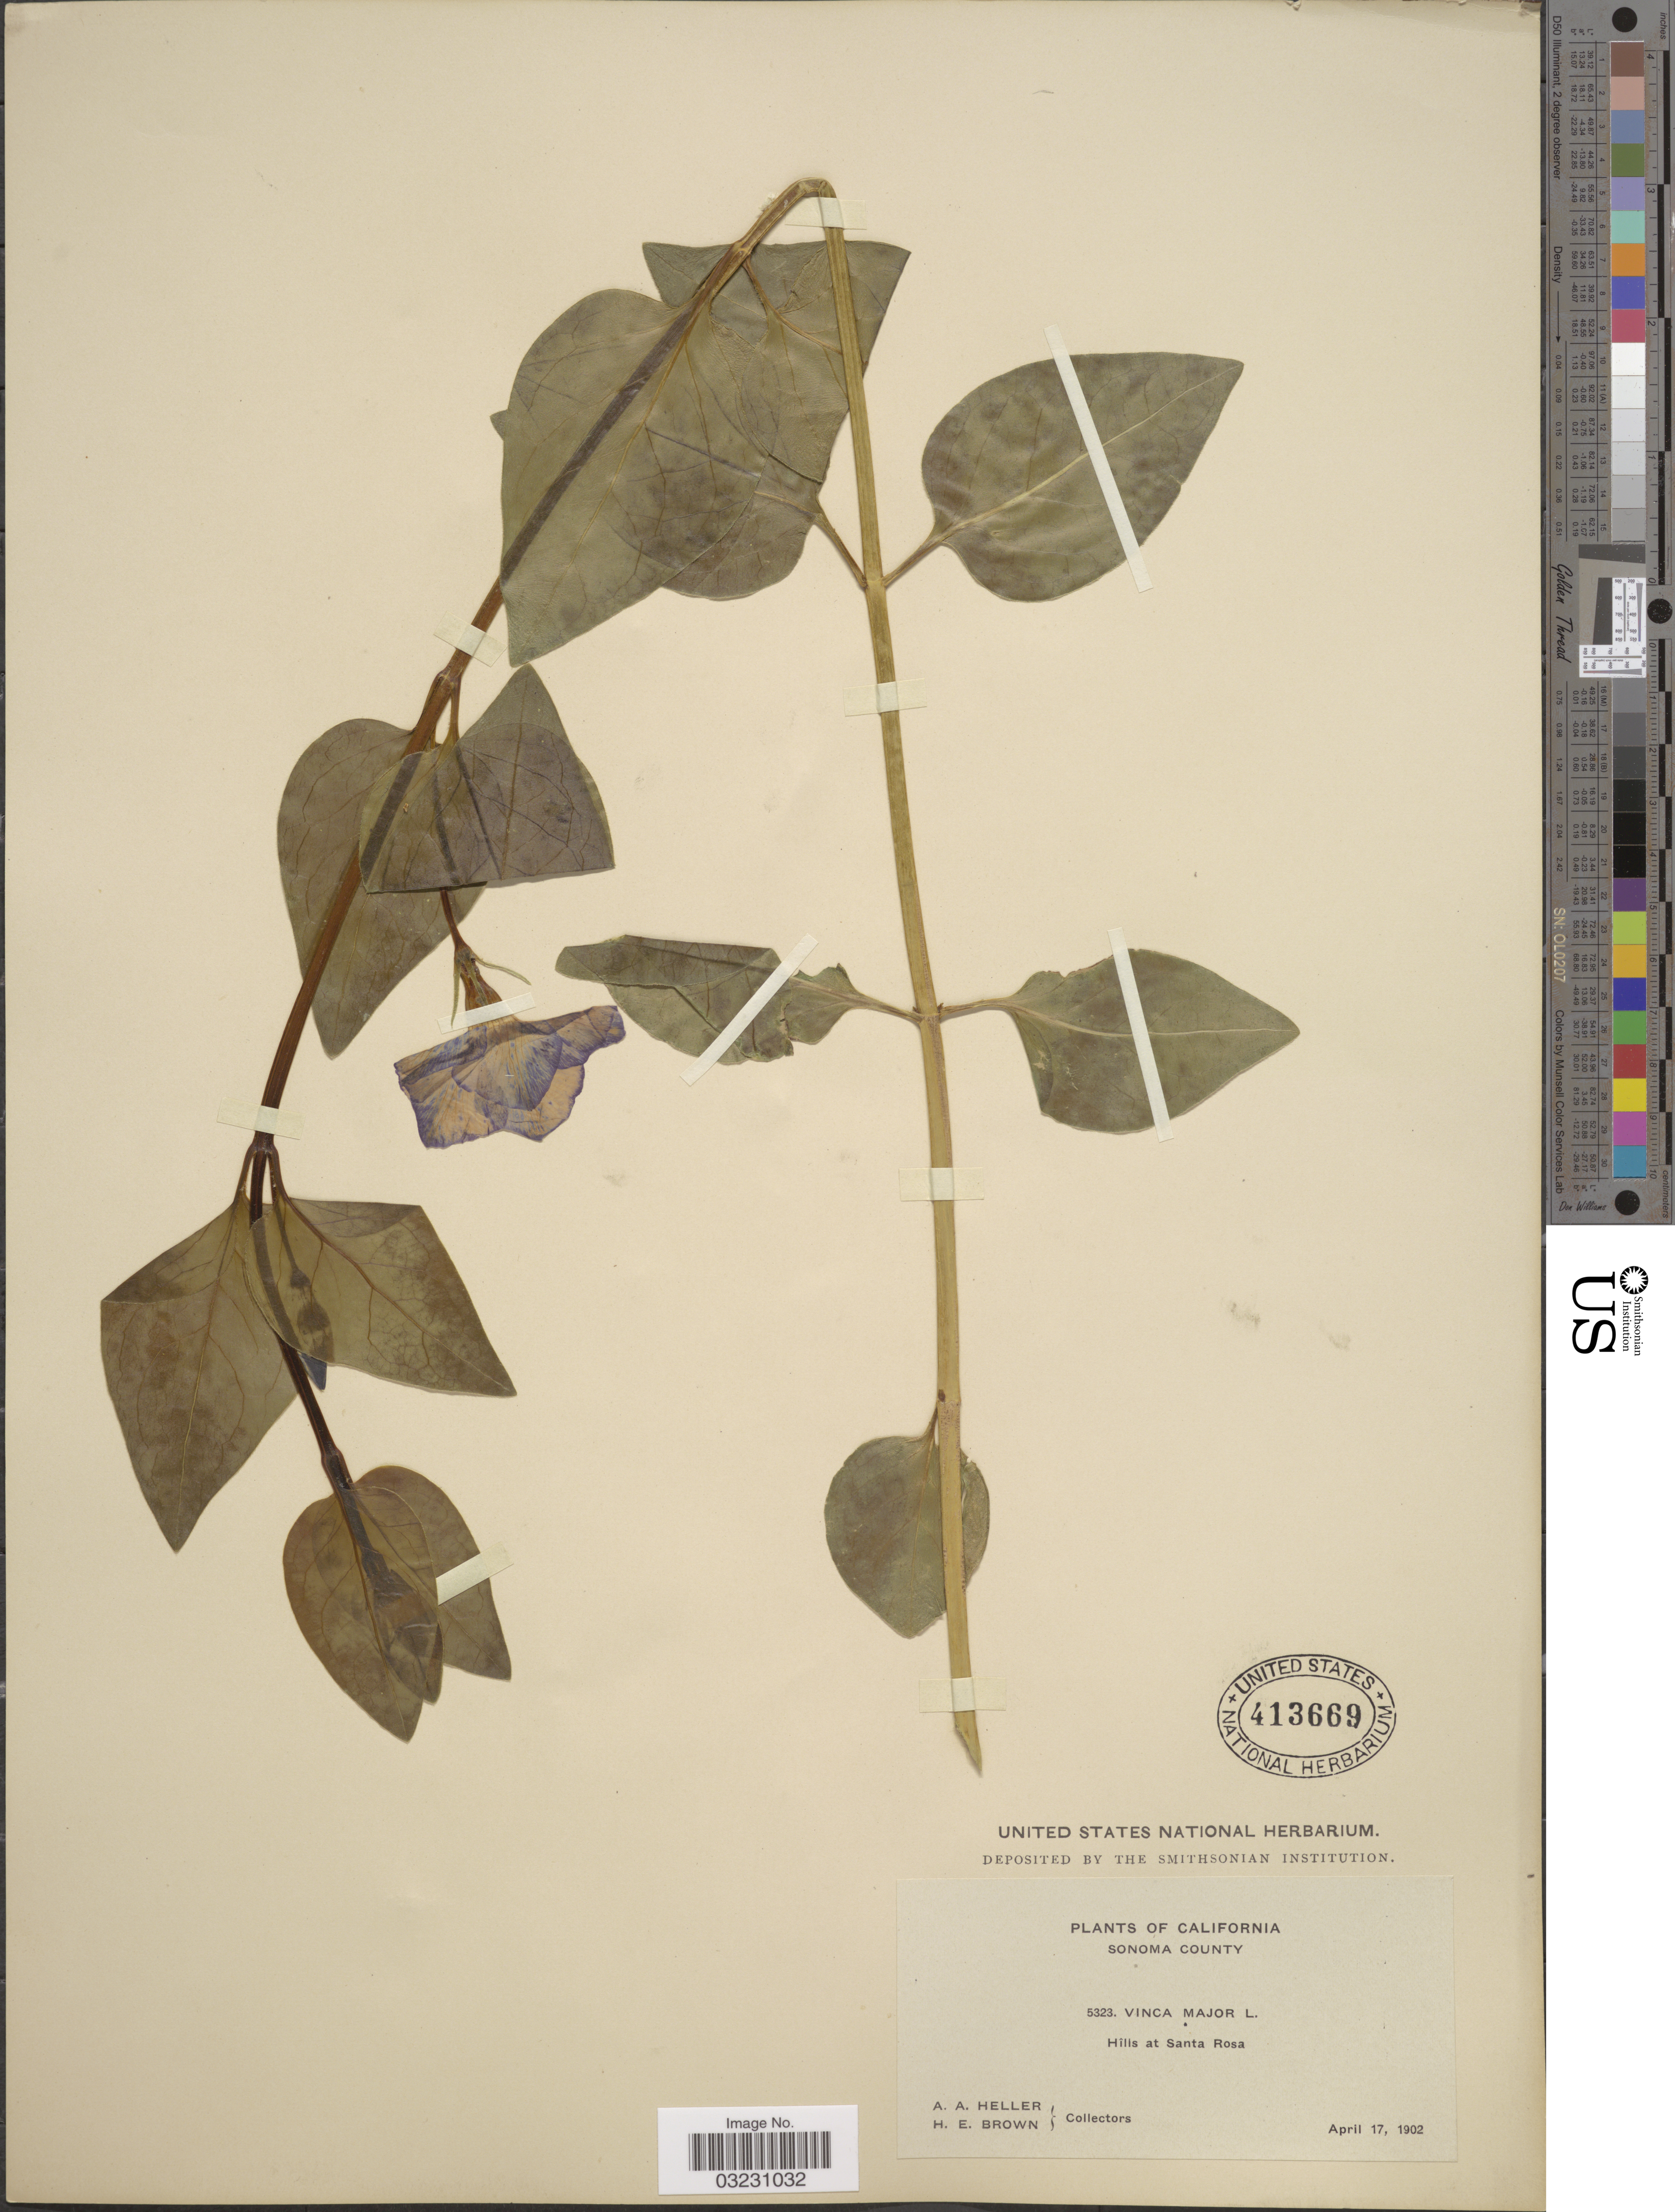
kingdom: Plantae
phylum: Tracheophyta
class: Magnoliopsida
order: Gentianales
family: Apocynaceae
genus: Vinca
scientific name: Vinca major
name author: L.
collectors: A. A. Heller & H. E. Brown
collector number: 5323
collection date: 1902-04-17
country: United States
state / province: California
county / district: Sonoma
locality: Sonoma County. Hills at Santa Rosa.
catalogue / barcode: US 413669